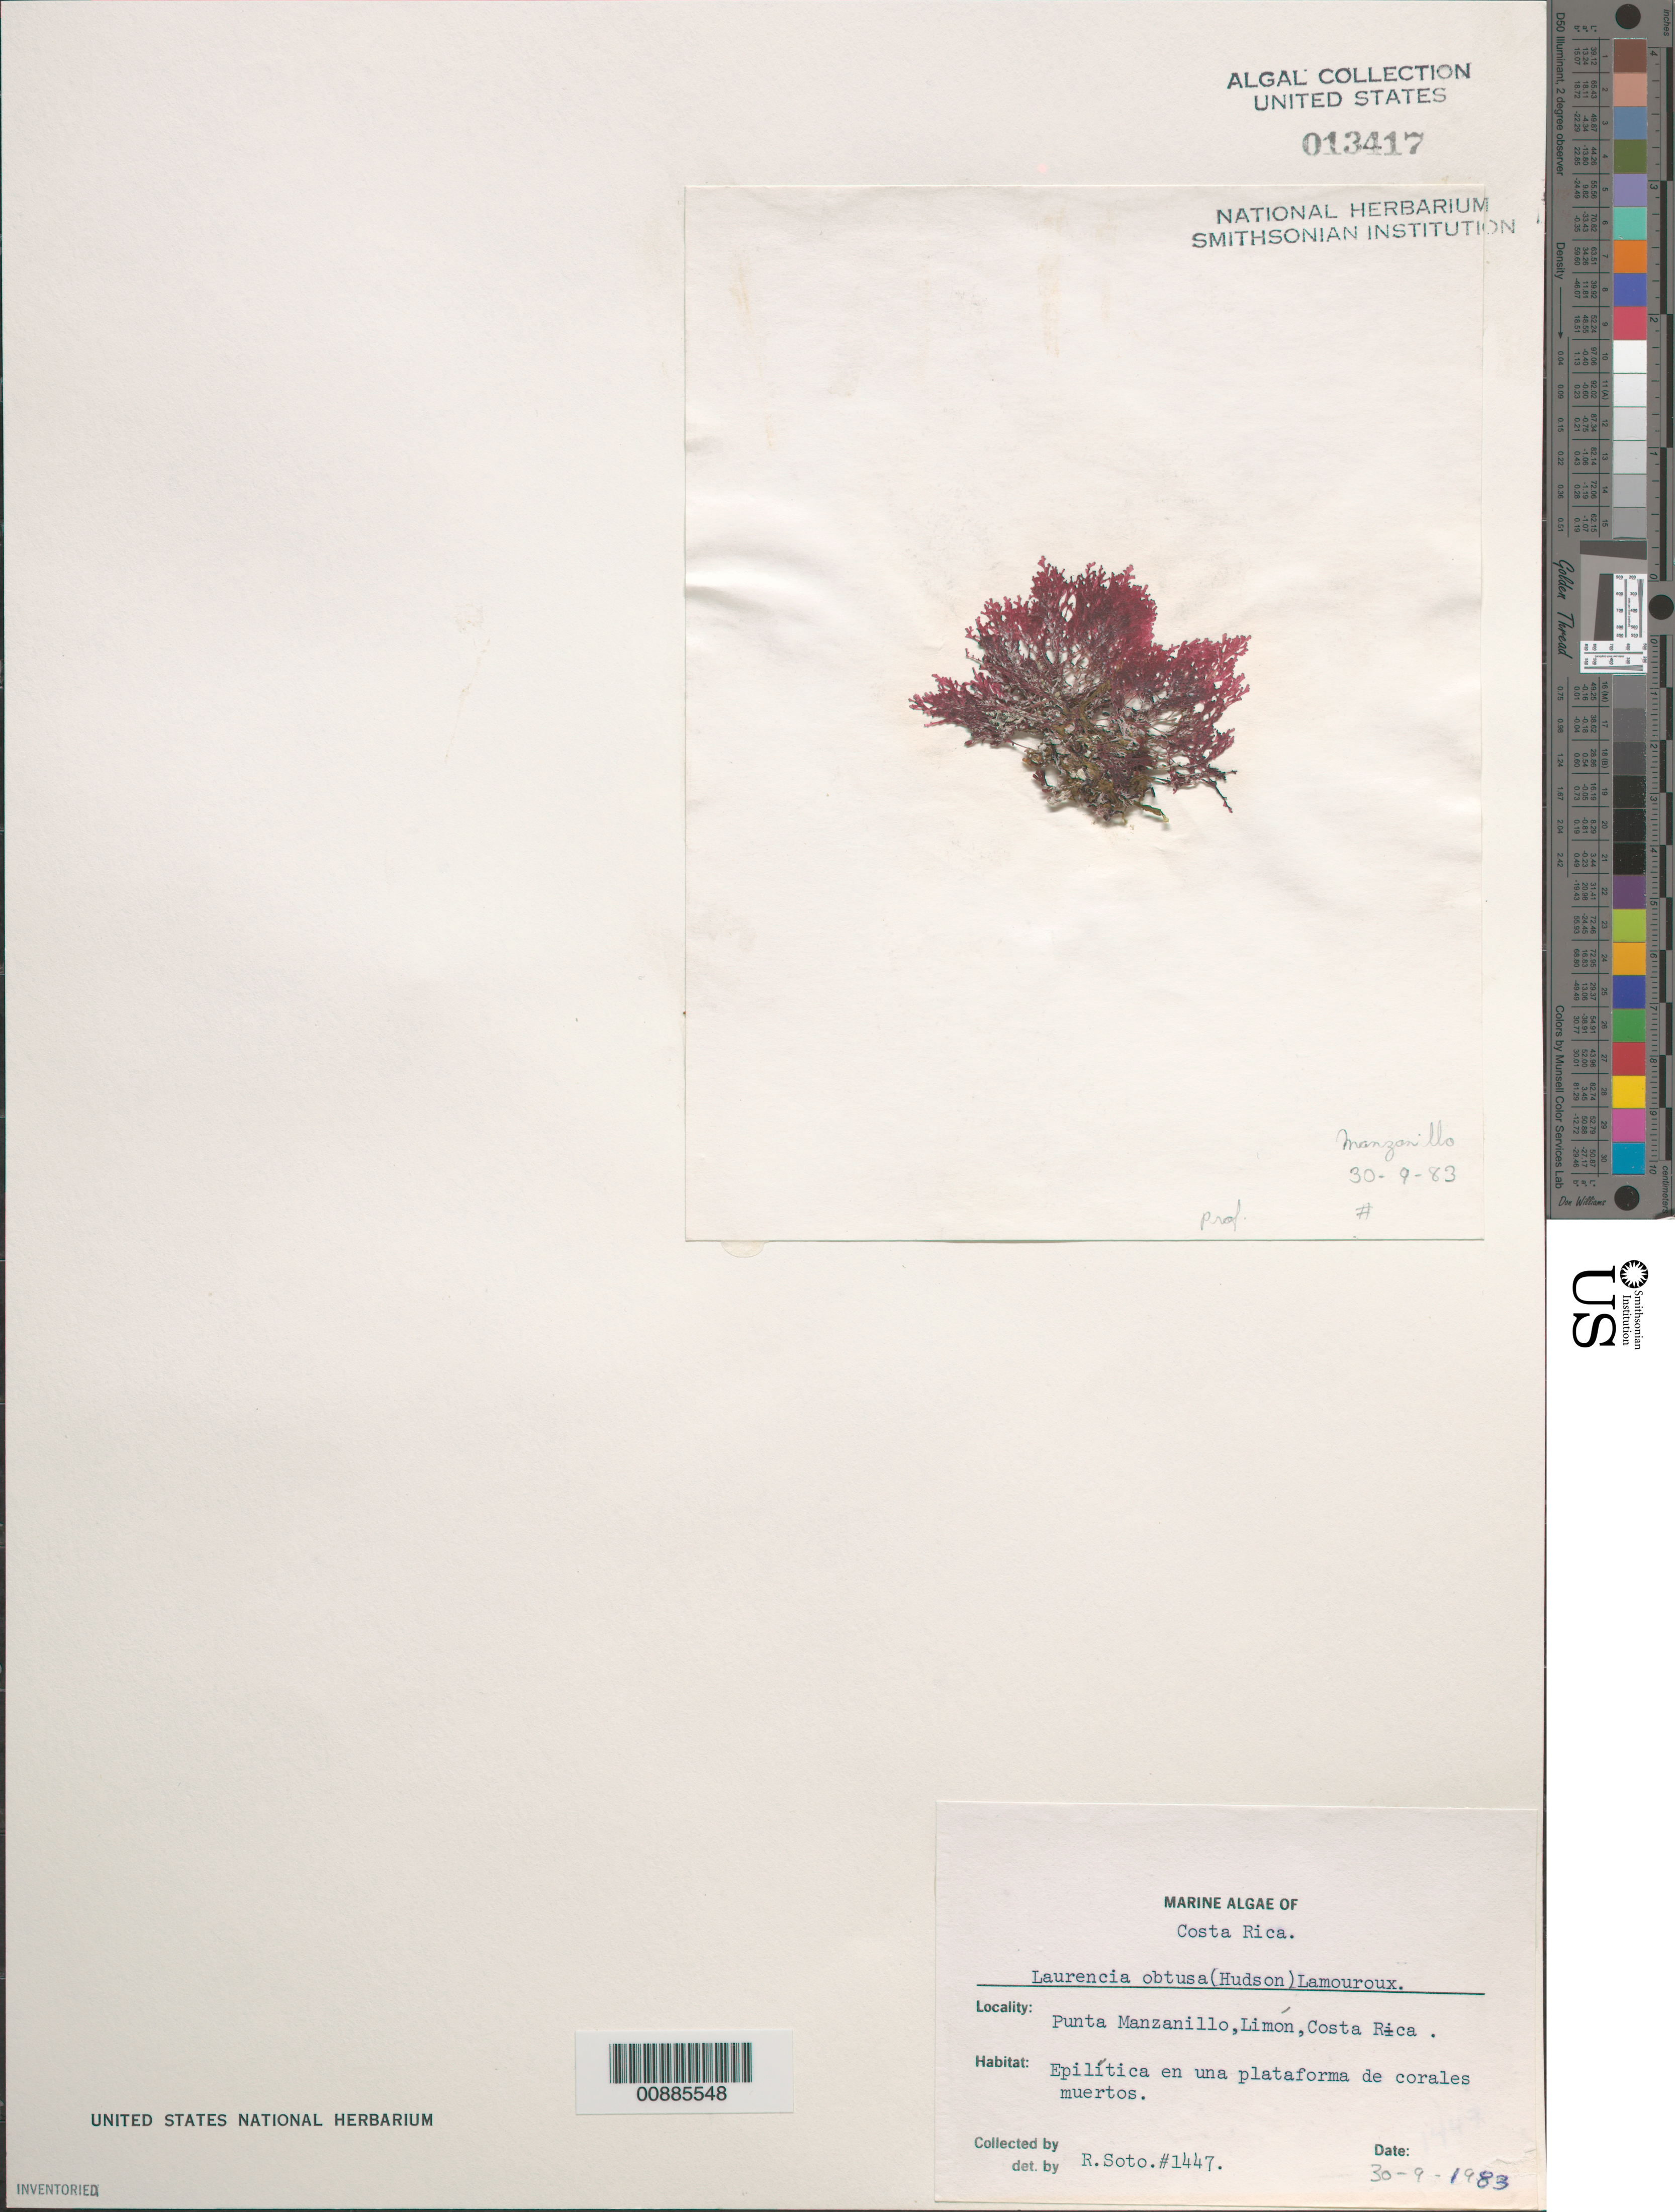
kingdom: Plantae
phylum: Rhodophyta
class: Florideophyceae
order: Ceramiales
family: Rhodomelaceae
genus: Laurencia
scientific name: Laurencia obtusa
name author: (Huds.) J.V.Lamouroux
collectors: R. Soto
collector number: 1447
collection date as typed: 30 Sep 1983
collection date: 1983-09-30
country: Costa Rica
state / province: Limón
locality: Punta Manzanillo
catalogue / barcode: US 13417